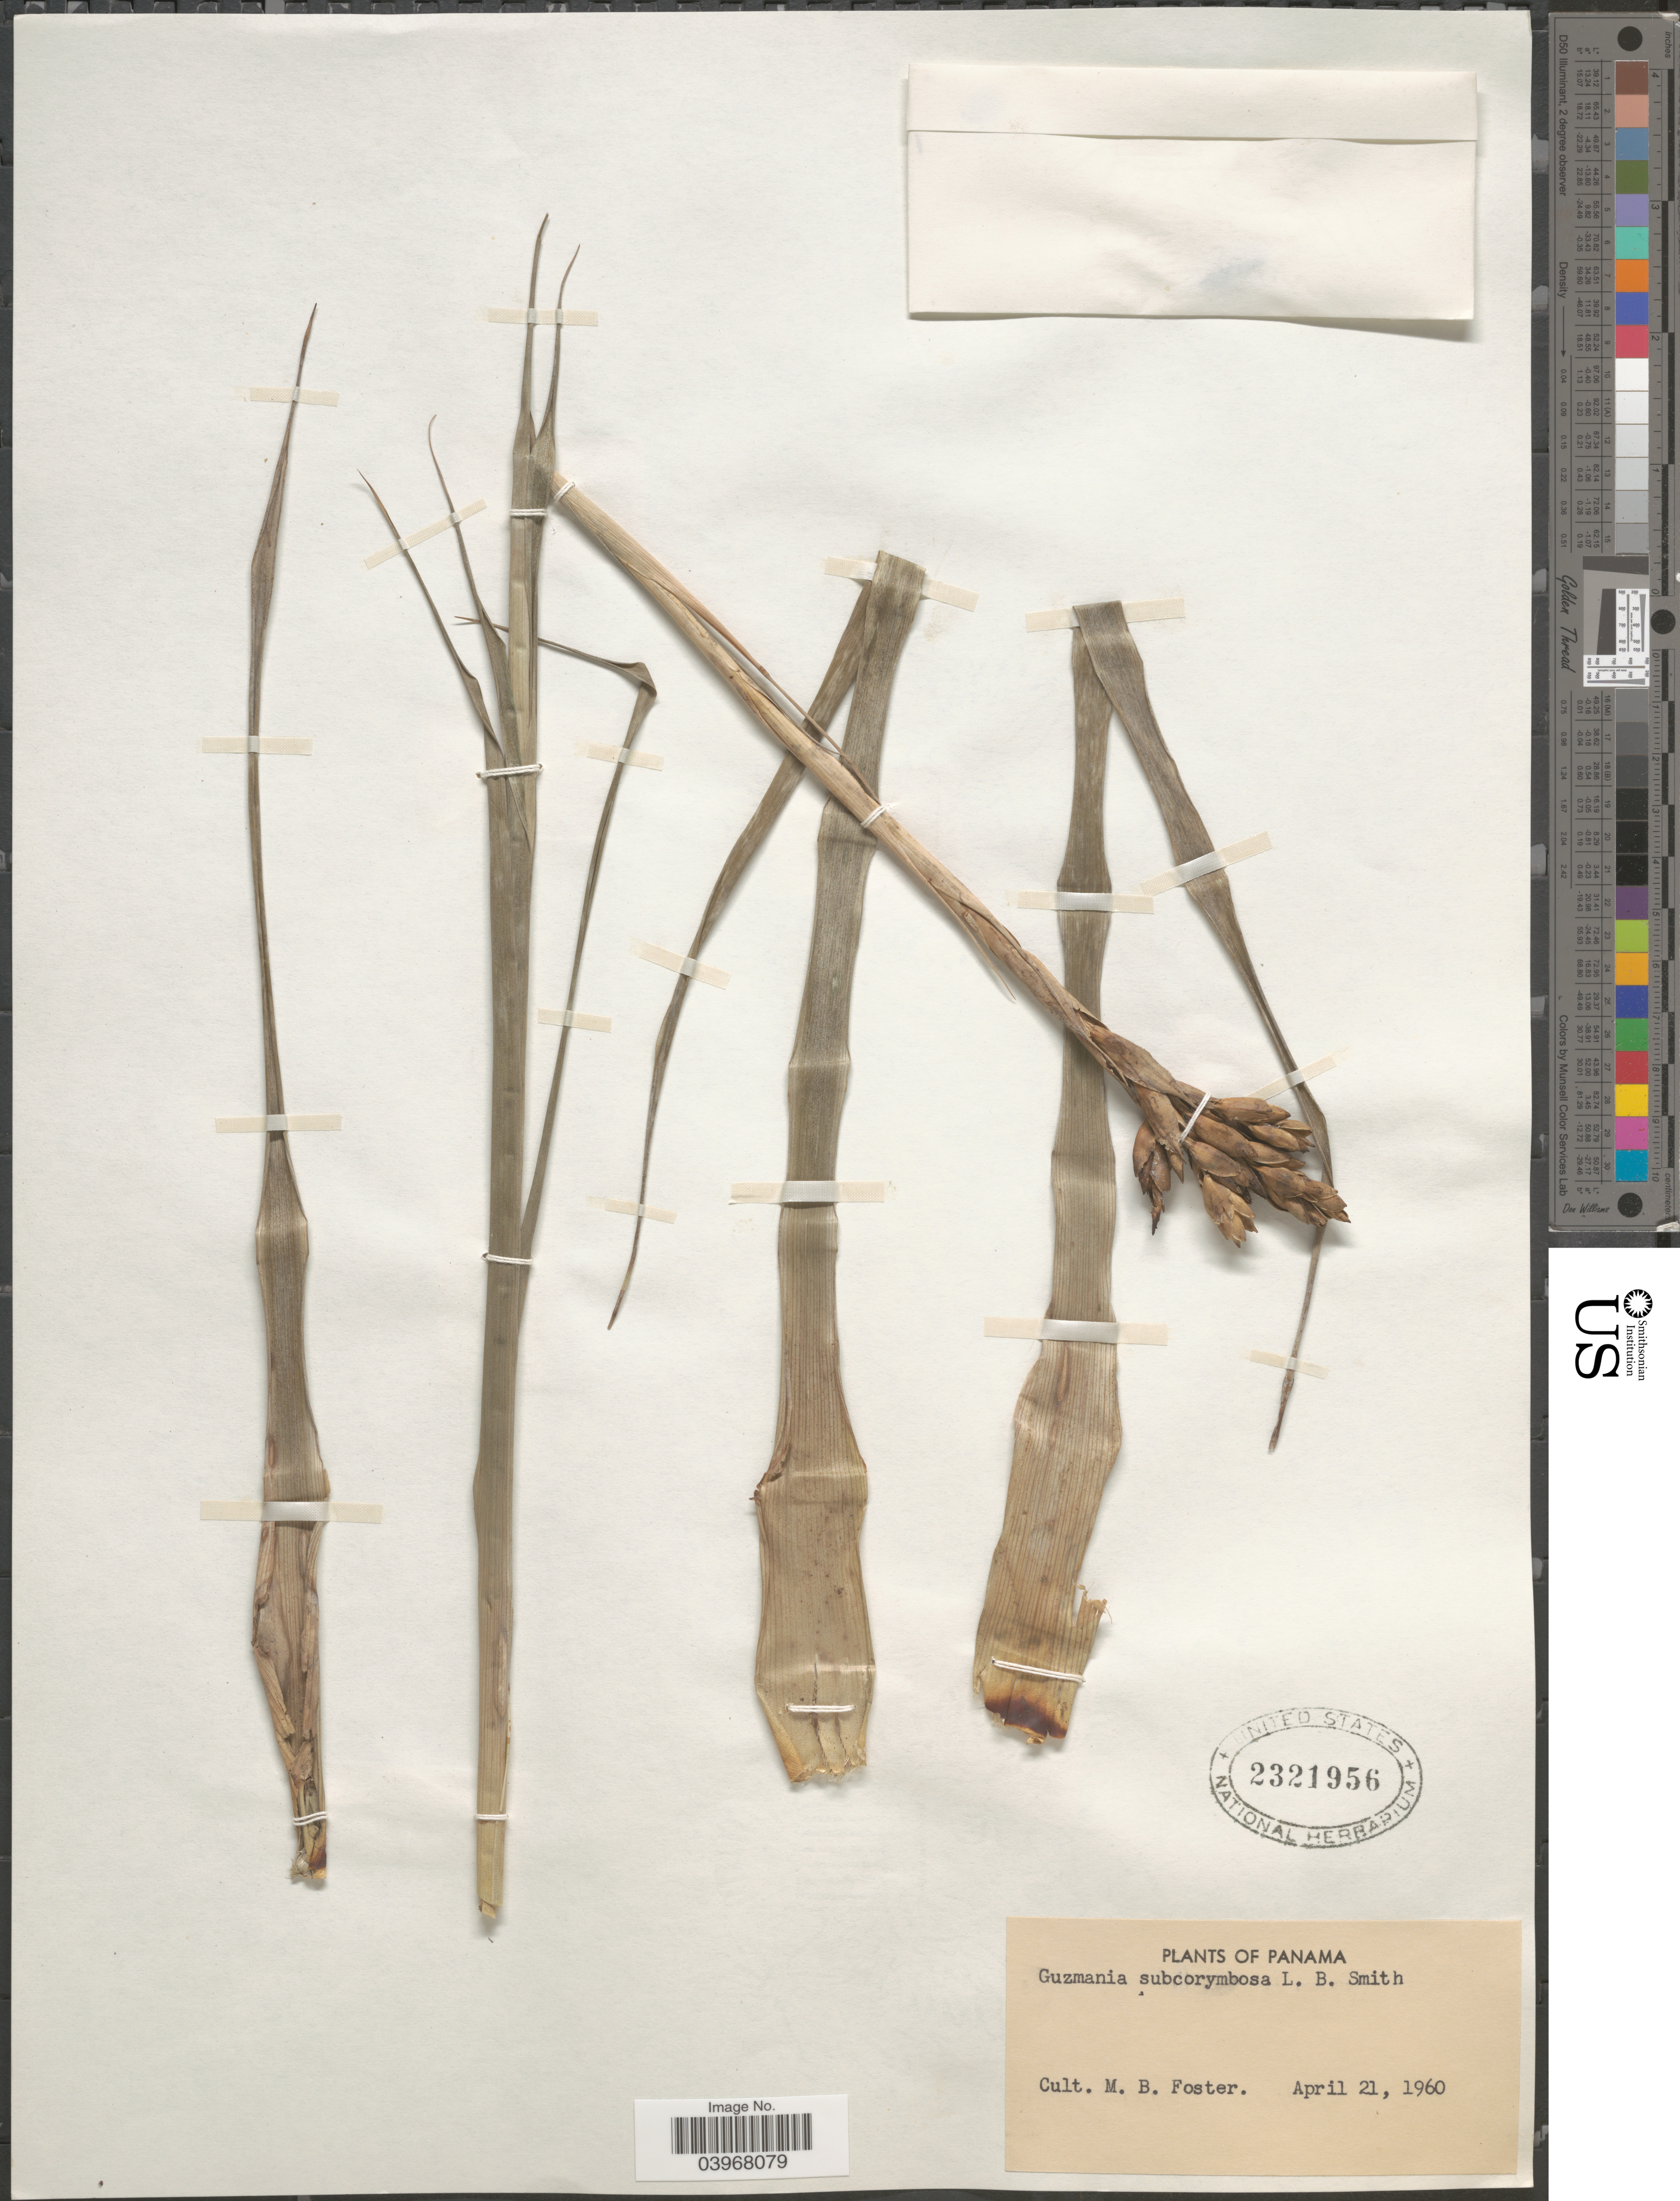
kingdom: Plantae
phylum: Tracheophyta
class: Liliopsida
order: Poales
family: Bromeliaceae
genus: Guzmania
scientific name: Guzmania subcorymbosa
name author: L.B. Sm.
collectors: M. B. Foster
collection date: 1960-04-21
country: Panama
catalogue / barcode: US 2321956